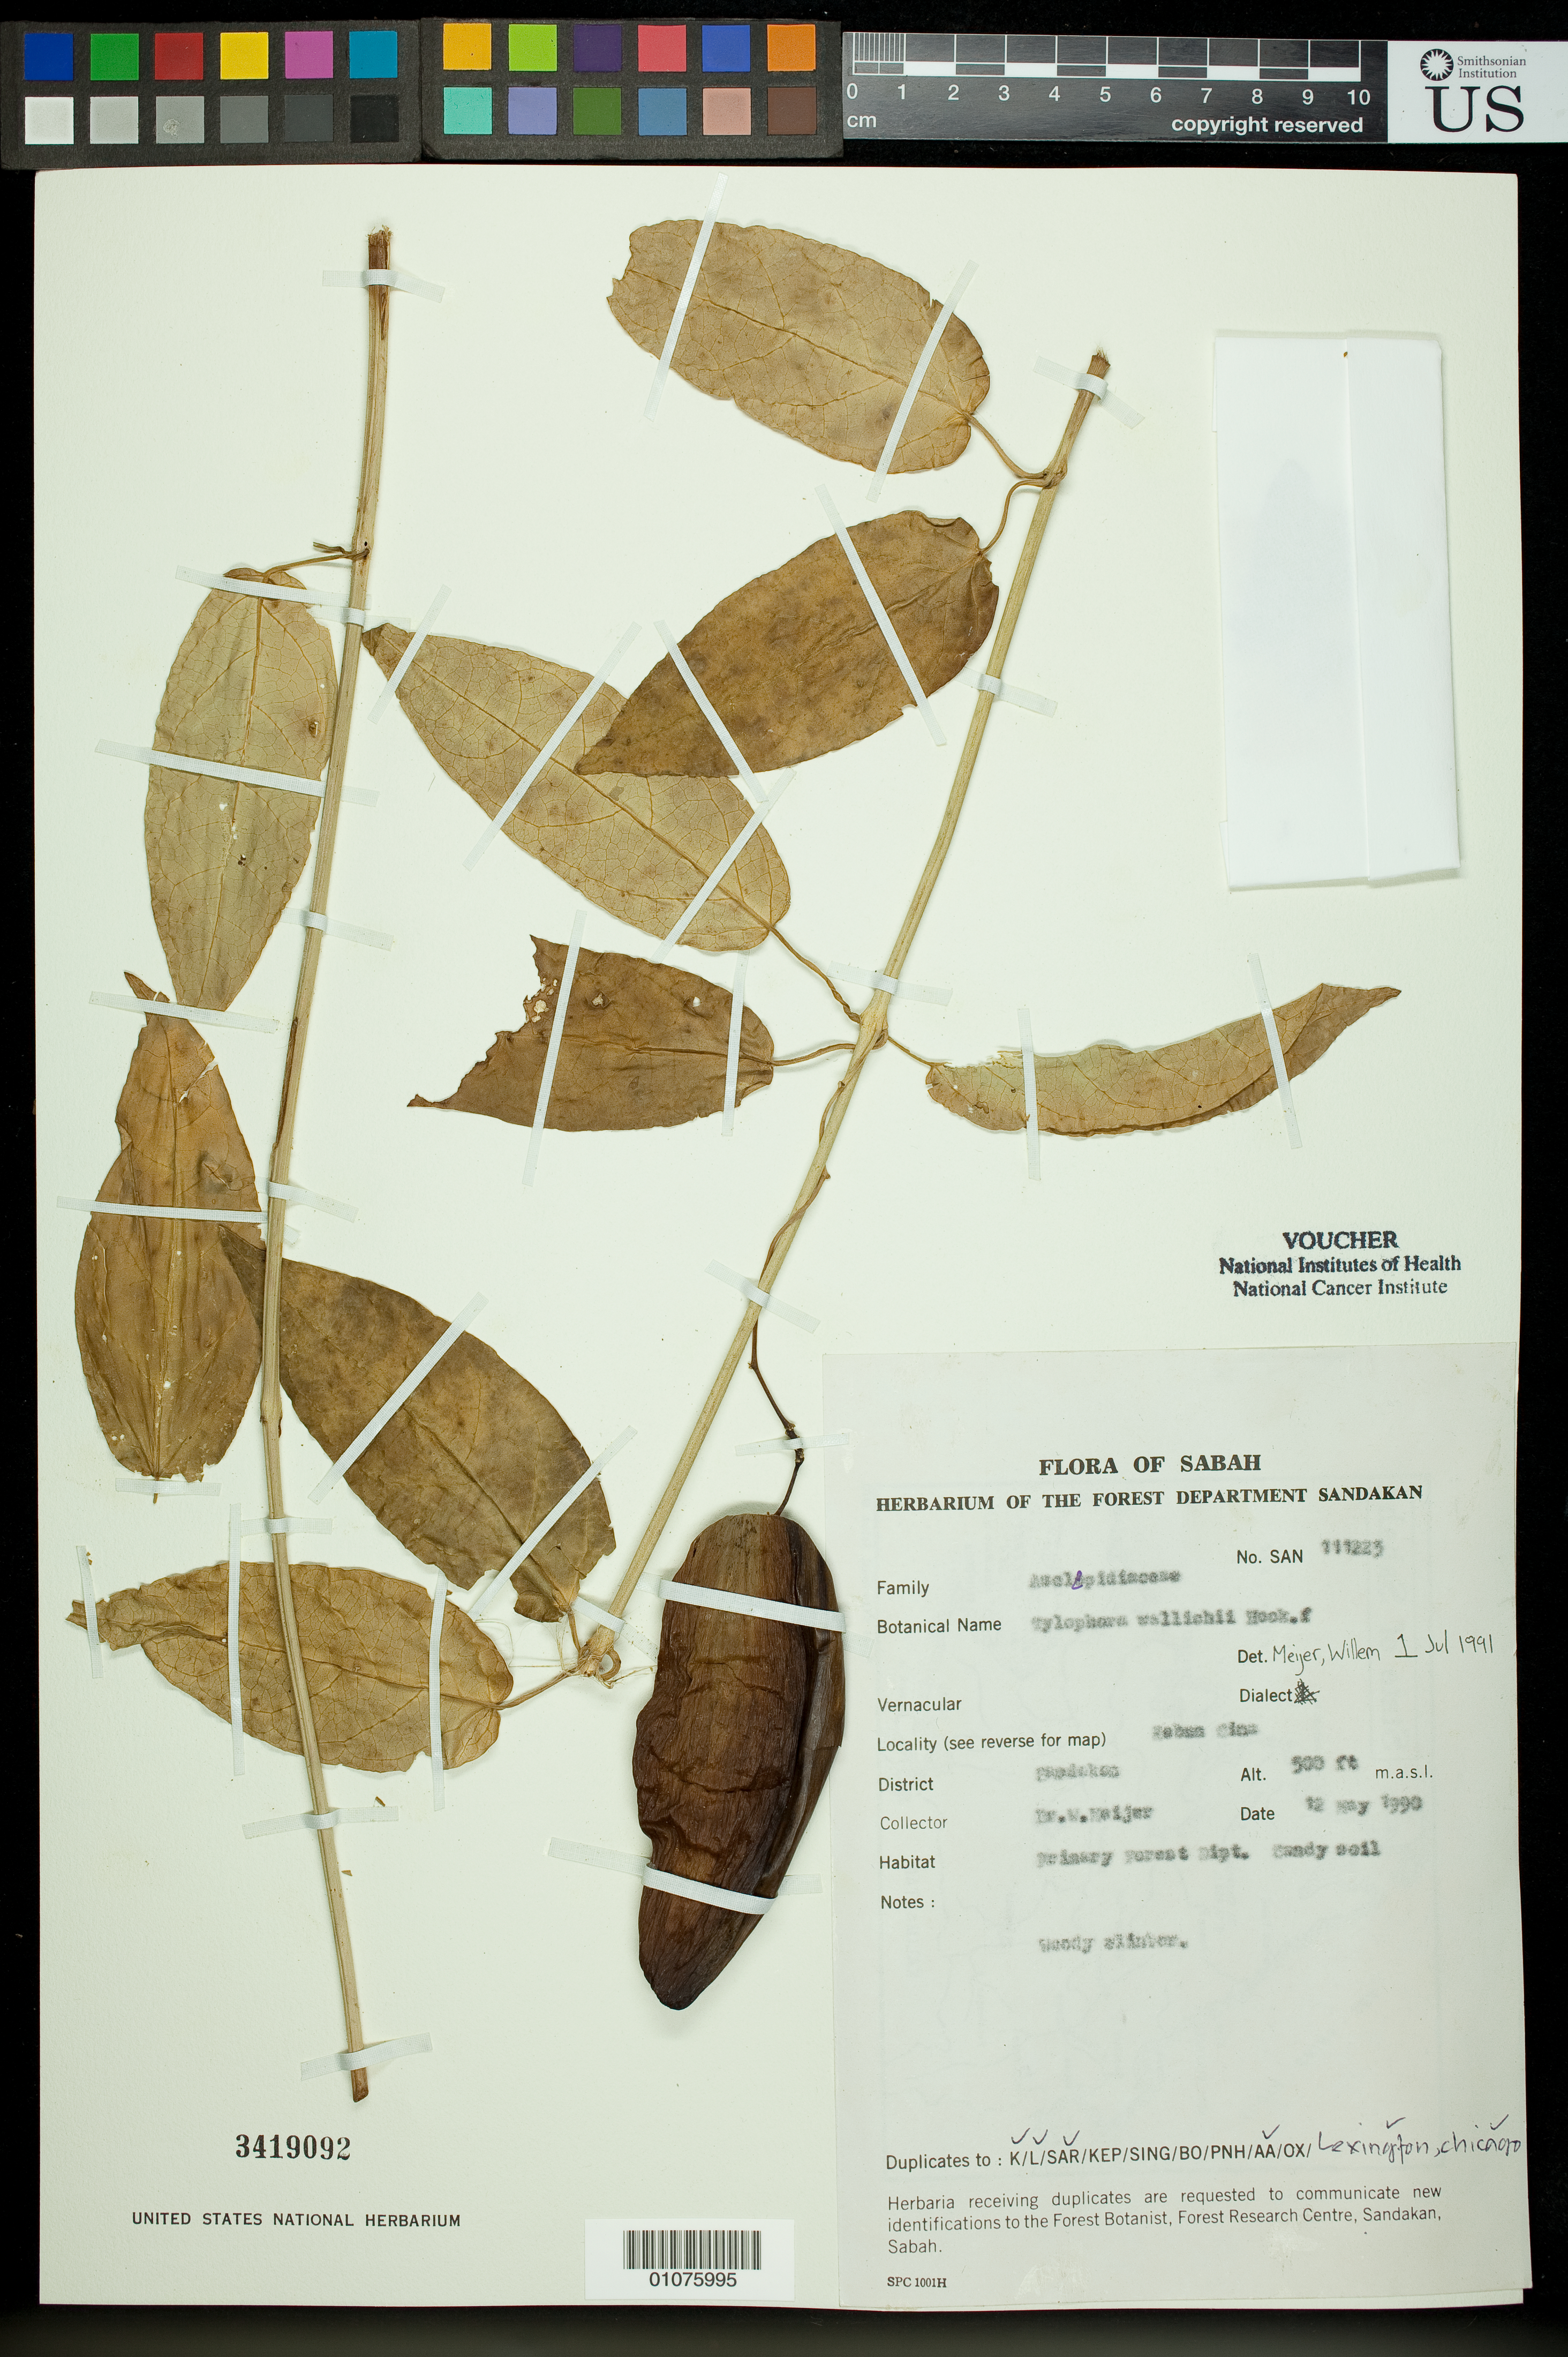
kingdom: Plantae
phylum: Tracheophyta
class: Magnoliopsida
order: Gentianales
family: Apocynaceae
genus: Tylophora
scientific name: Tylophora wallichii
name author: Hook. f.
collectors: W. Meijer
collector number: SAN 111223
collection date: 1990-05-12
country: Malaysia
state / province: Sabah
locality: Zeban [interpreted] Cins [interpreted] District Sandakan.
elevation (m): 152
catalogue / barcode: US 3419092